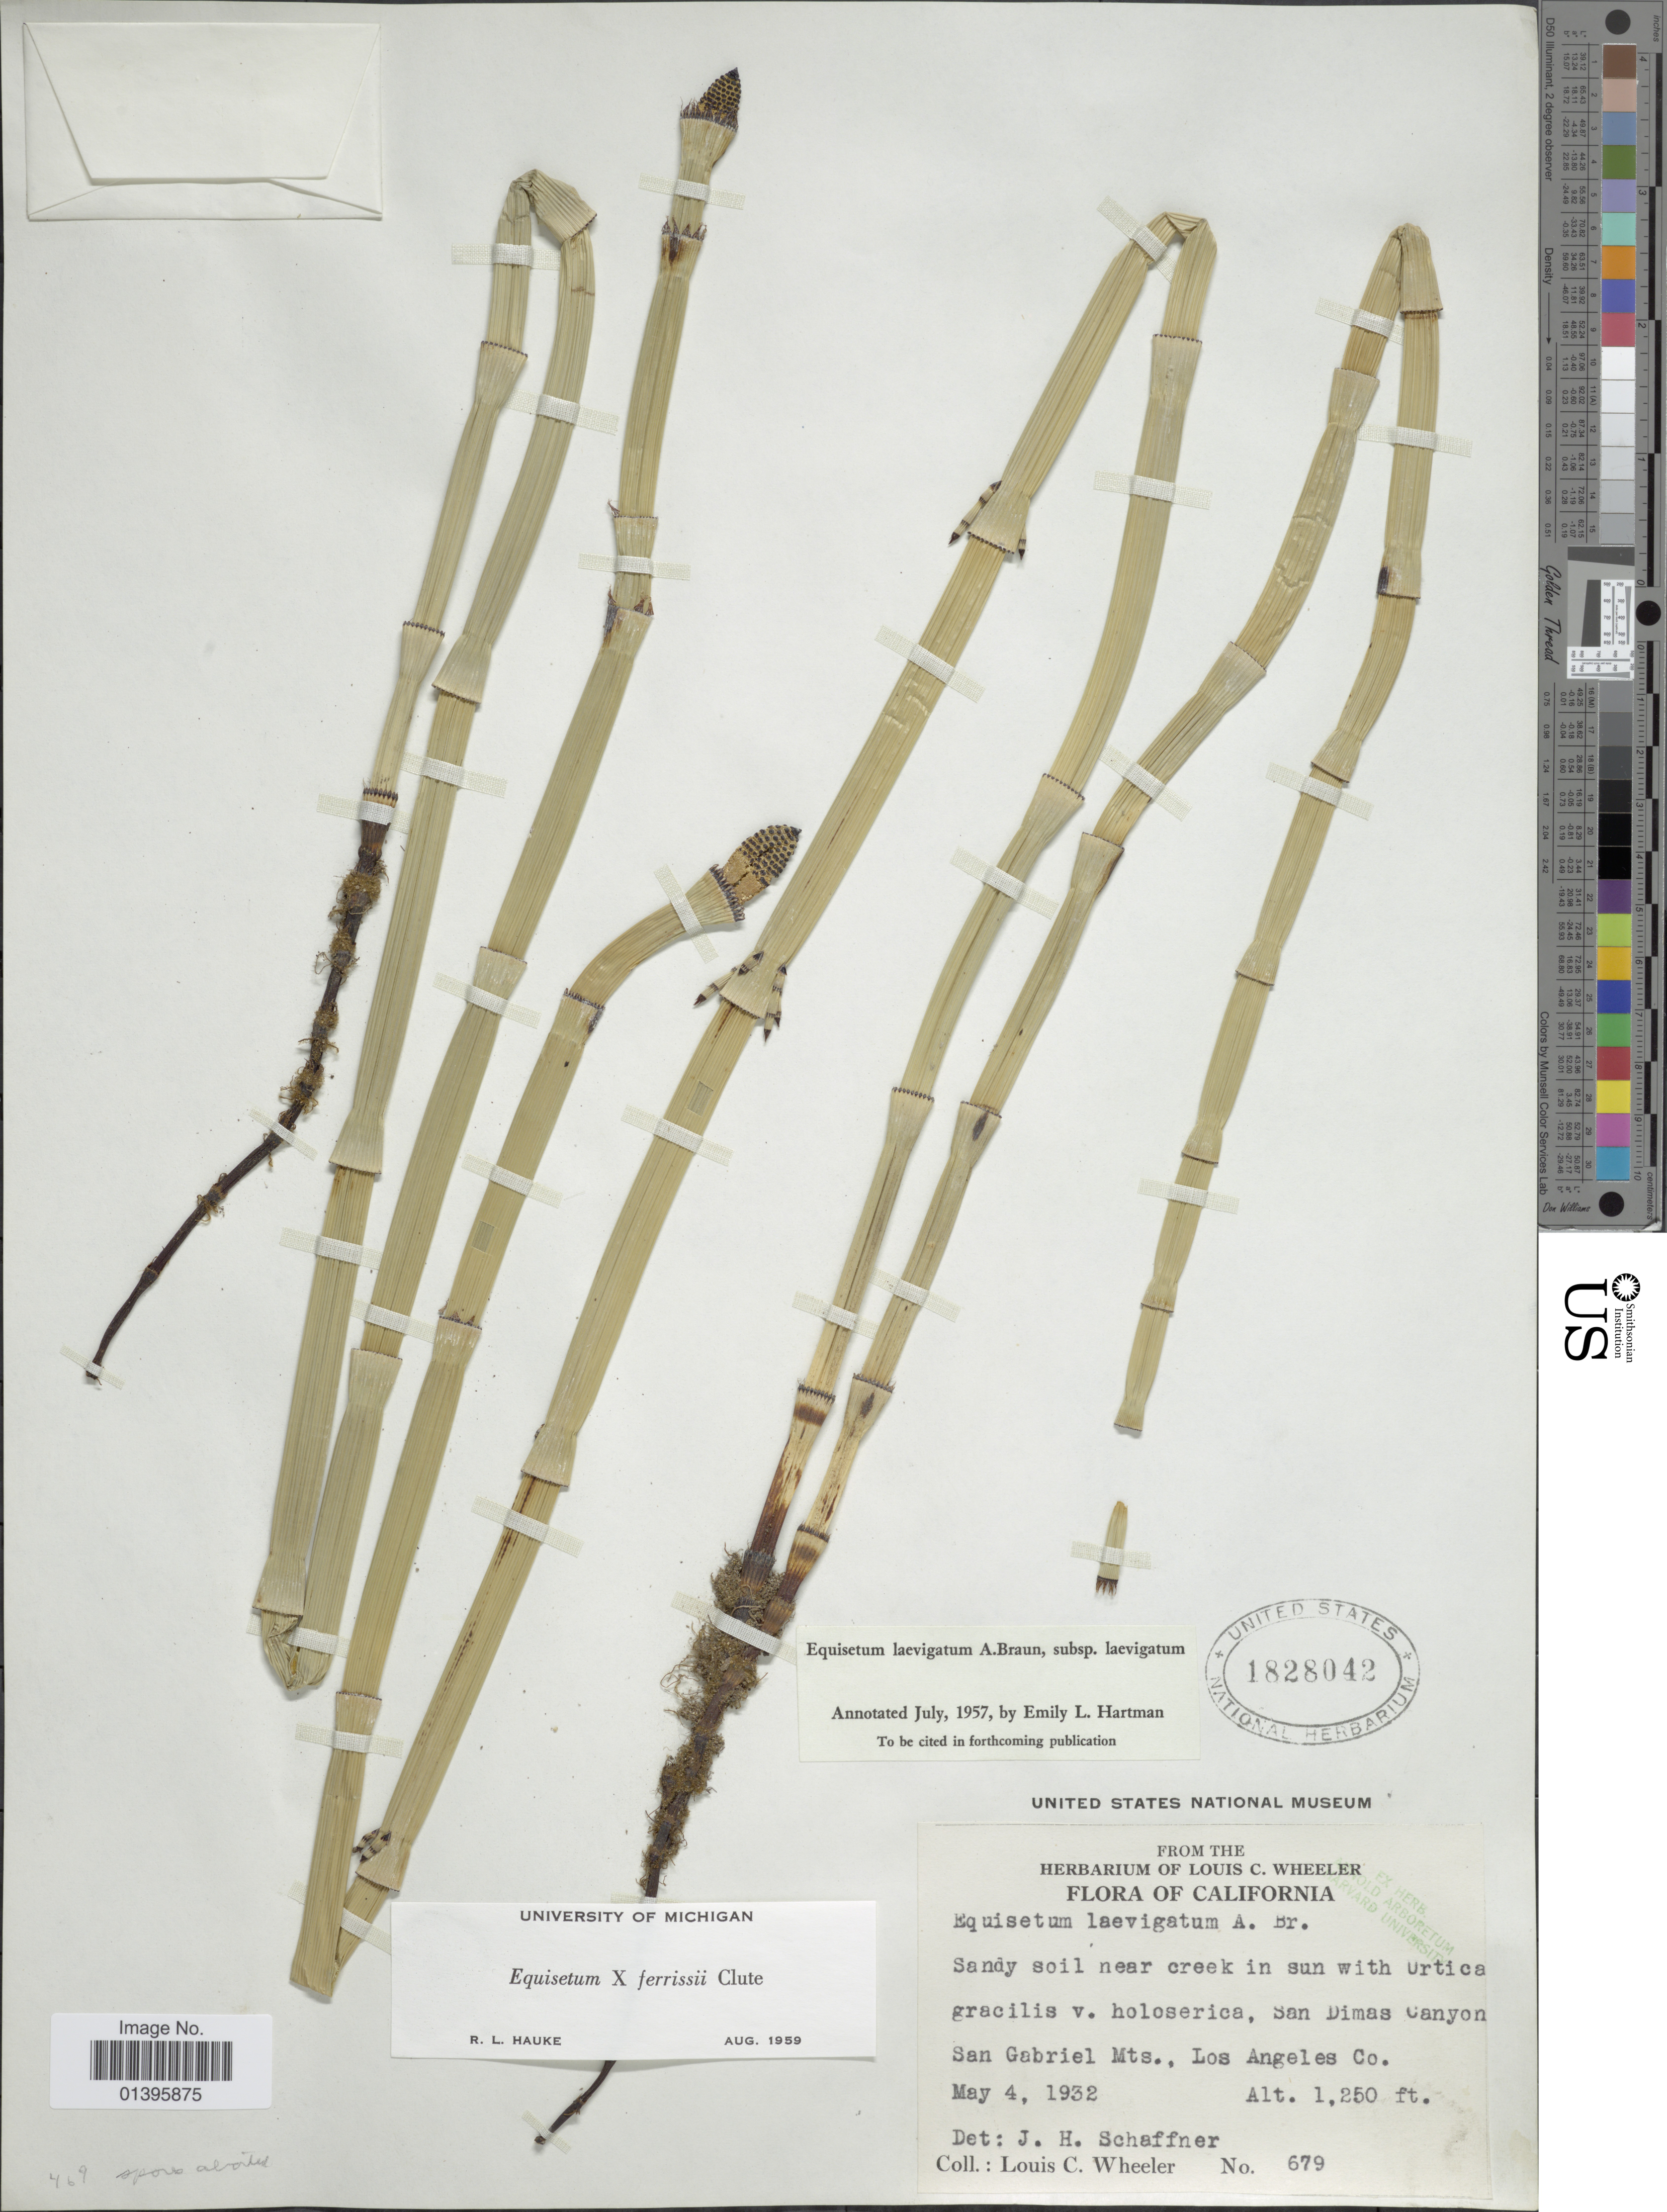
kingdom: Plantae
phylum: Tracheophyta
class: Polypodiopsida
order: Equisetales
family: Equisetaceae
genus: Equisetum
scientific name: Equisetum x ferrissii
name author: Clute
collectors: L. C. Wheeler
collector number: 679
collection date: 1932-05-04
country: United States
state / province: California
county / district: Los Angeles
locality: San Dimas Canyon, San Gabriel Mts., Los Angeles Co.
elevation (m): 381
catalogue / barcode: US 1828042